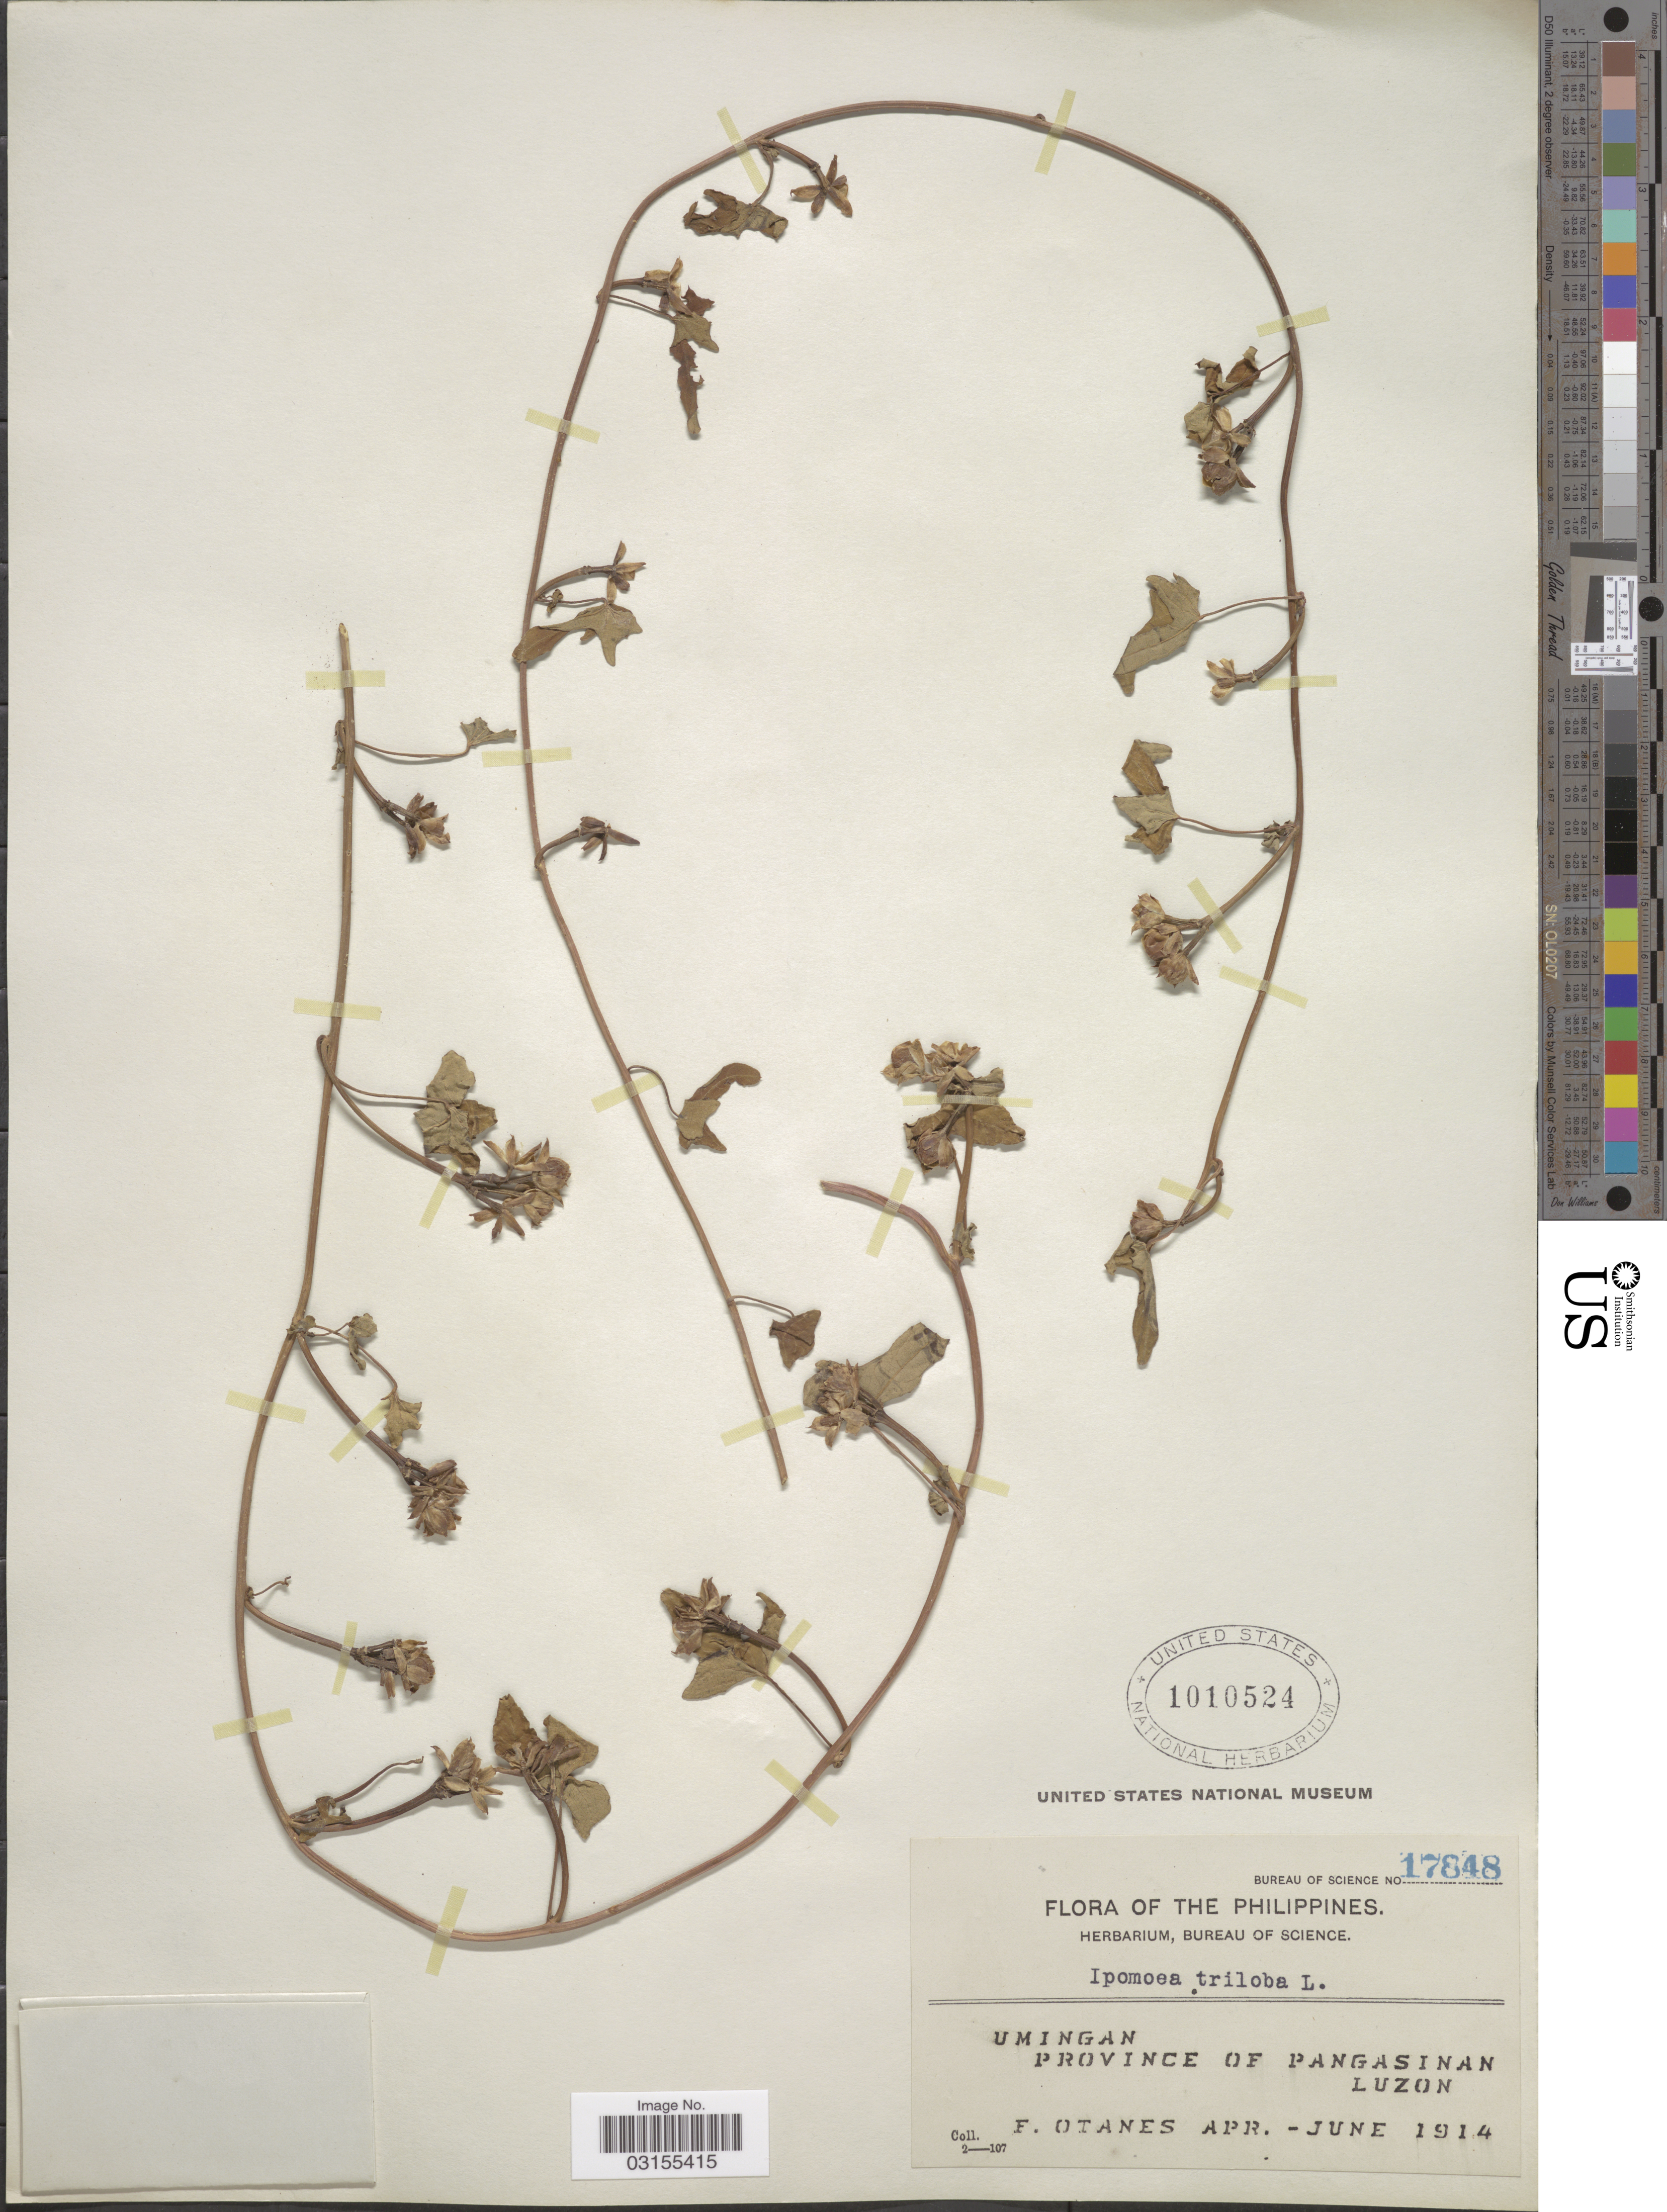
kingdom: Plantae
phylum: Tracheophyta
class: Magnoliopsida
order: Solanales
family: Convolvulaceae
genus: Ipomoea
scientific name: Ipomoea triloba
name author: L.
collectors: F. Q. Otanes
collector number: Bureau of Science 17848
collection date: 1914-04/1914-06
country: Philippines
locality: Umingan. Province of Pangasinan Luzon.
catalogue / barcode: US 1010524